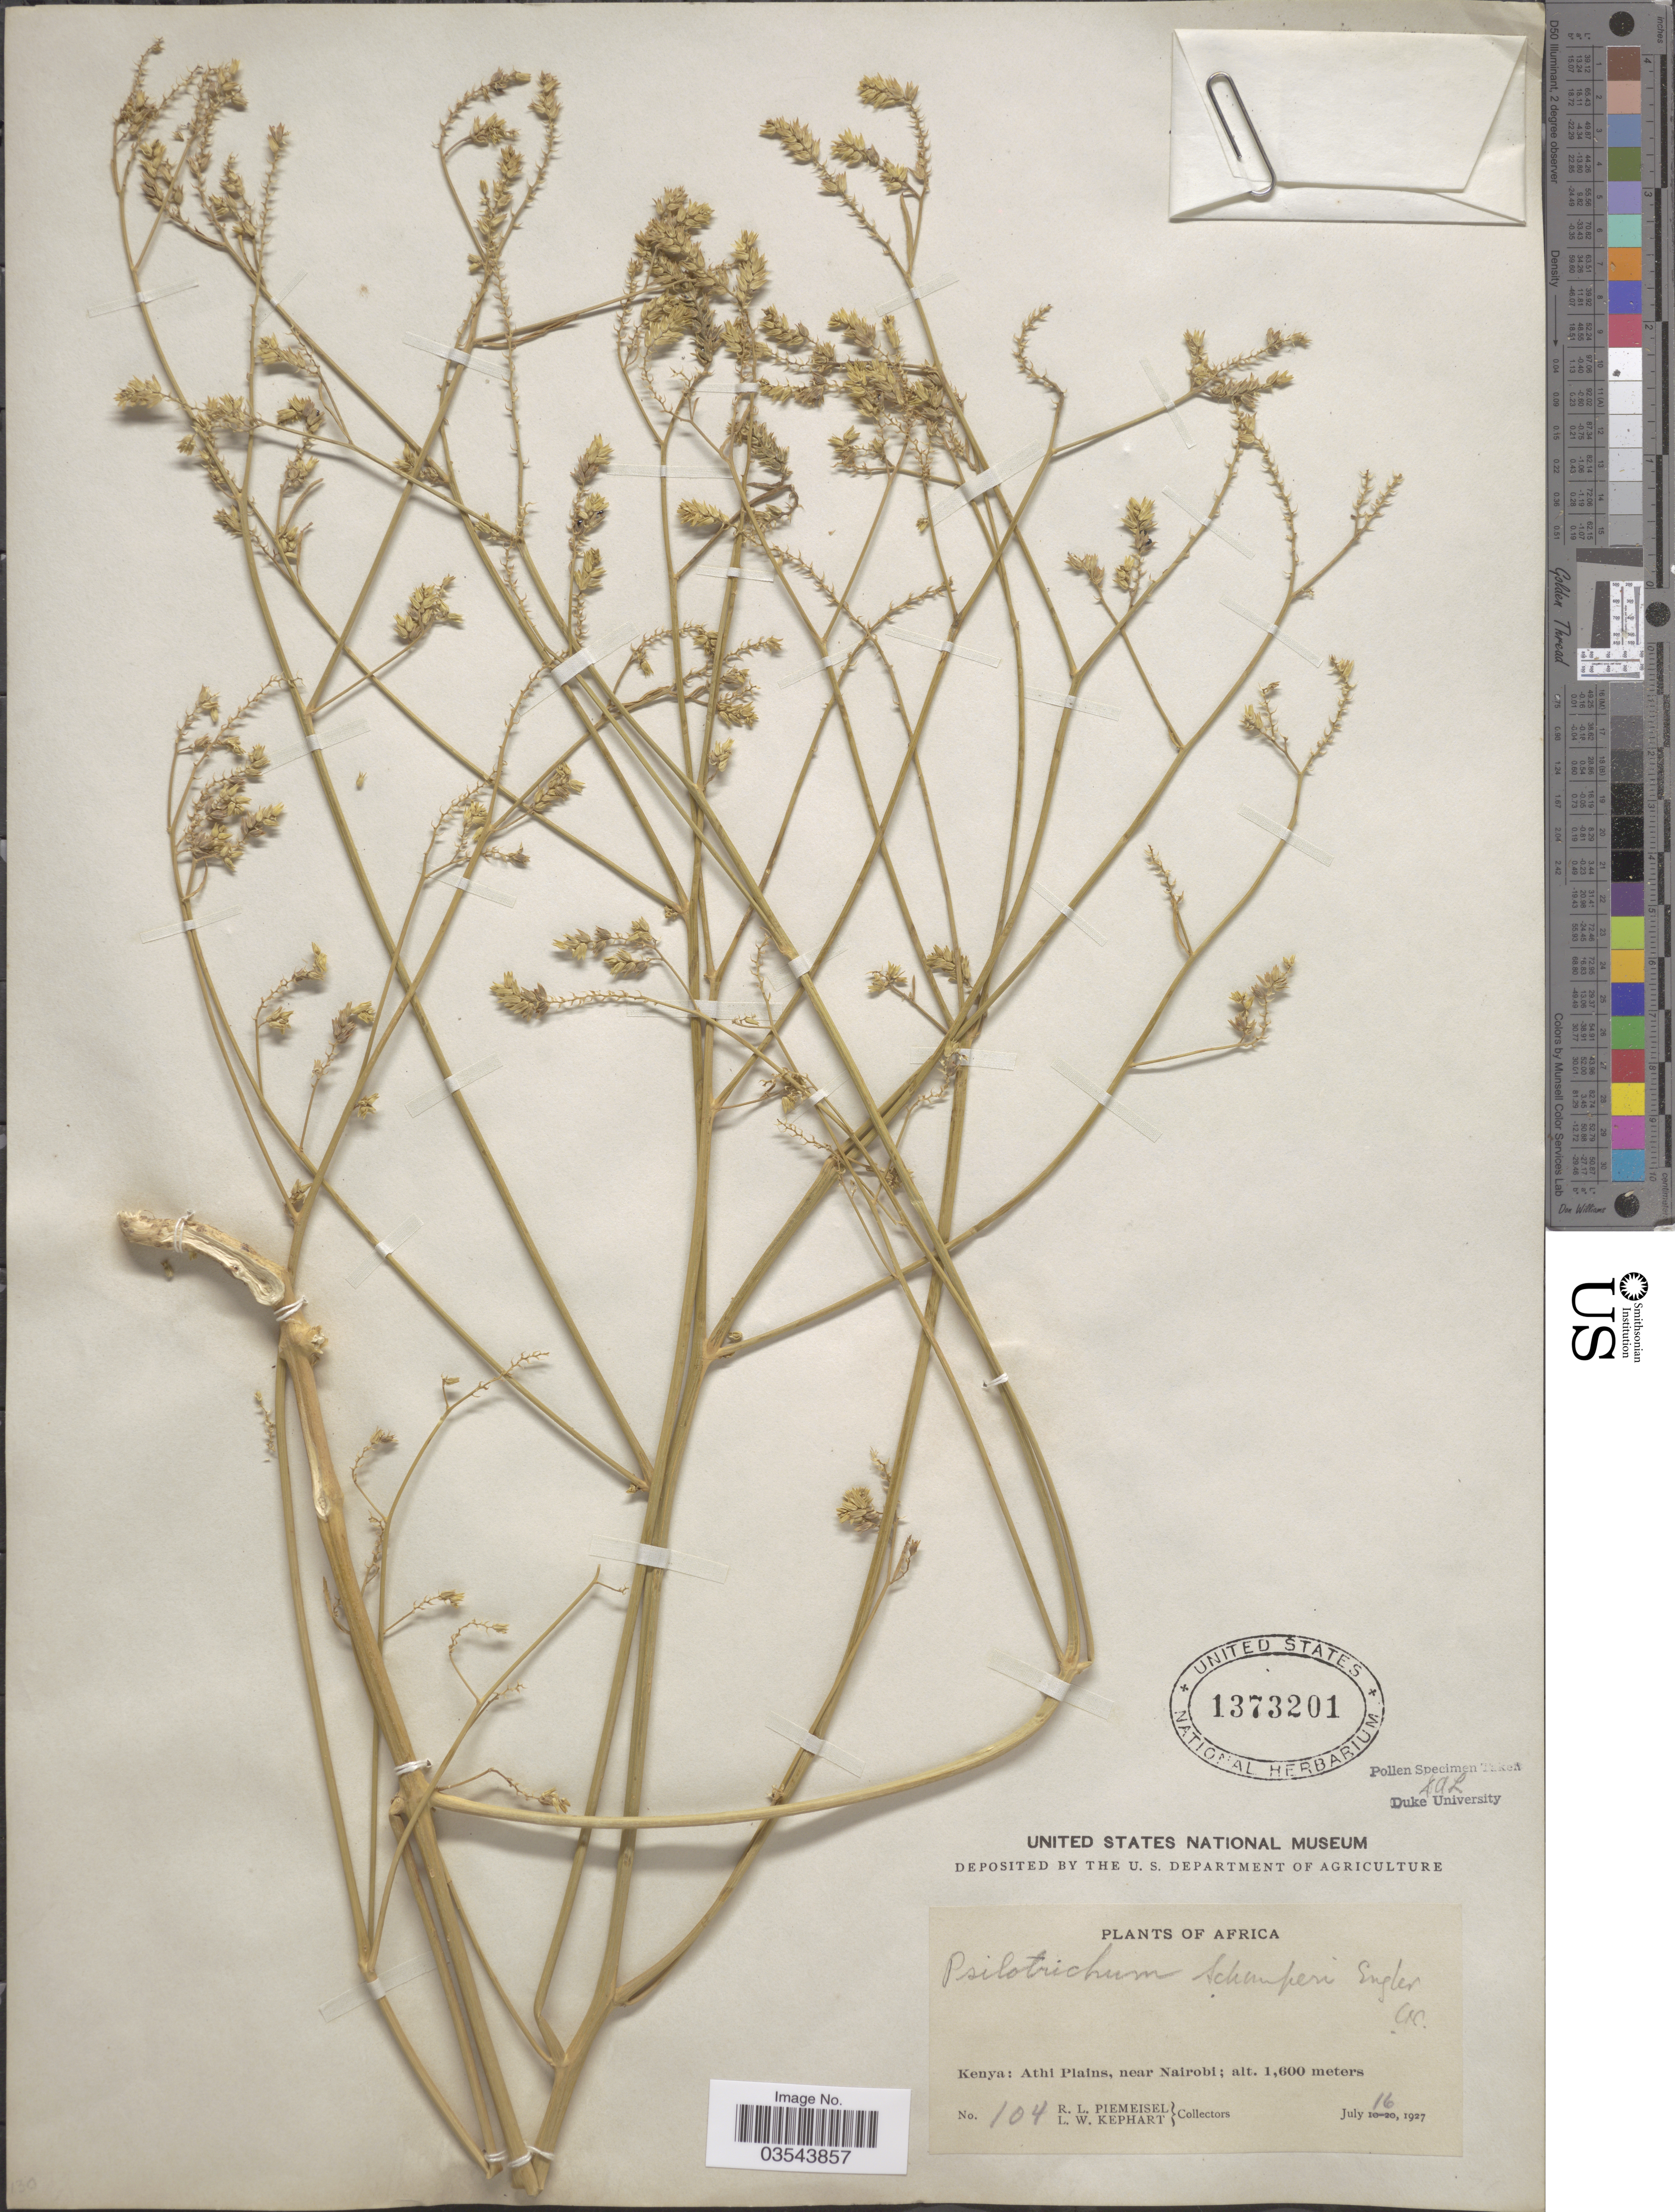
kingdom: Plantae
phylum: Tracheophyta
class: Magnoliopsida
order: Caryophyllales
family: Amaranthaceae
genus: Psilotrichum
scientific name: Psilotrichum schimperi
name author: Engl.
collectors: R. L. Piemeisel & L. W. Kephart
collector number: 104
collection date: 1927-07-16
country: Kenya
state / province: Nairobi Area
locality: Athi Plains, near Nairobi.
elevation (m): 1600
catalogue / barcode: US 1373201